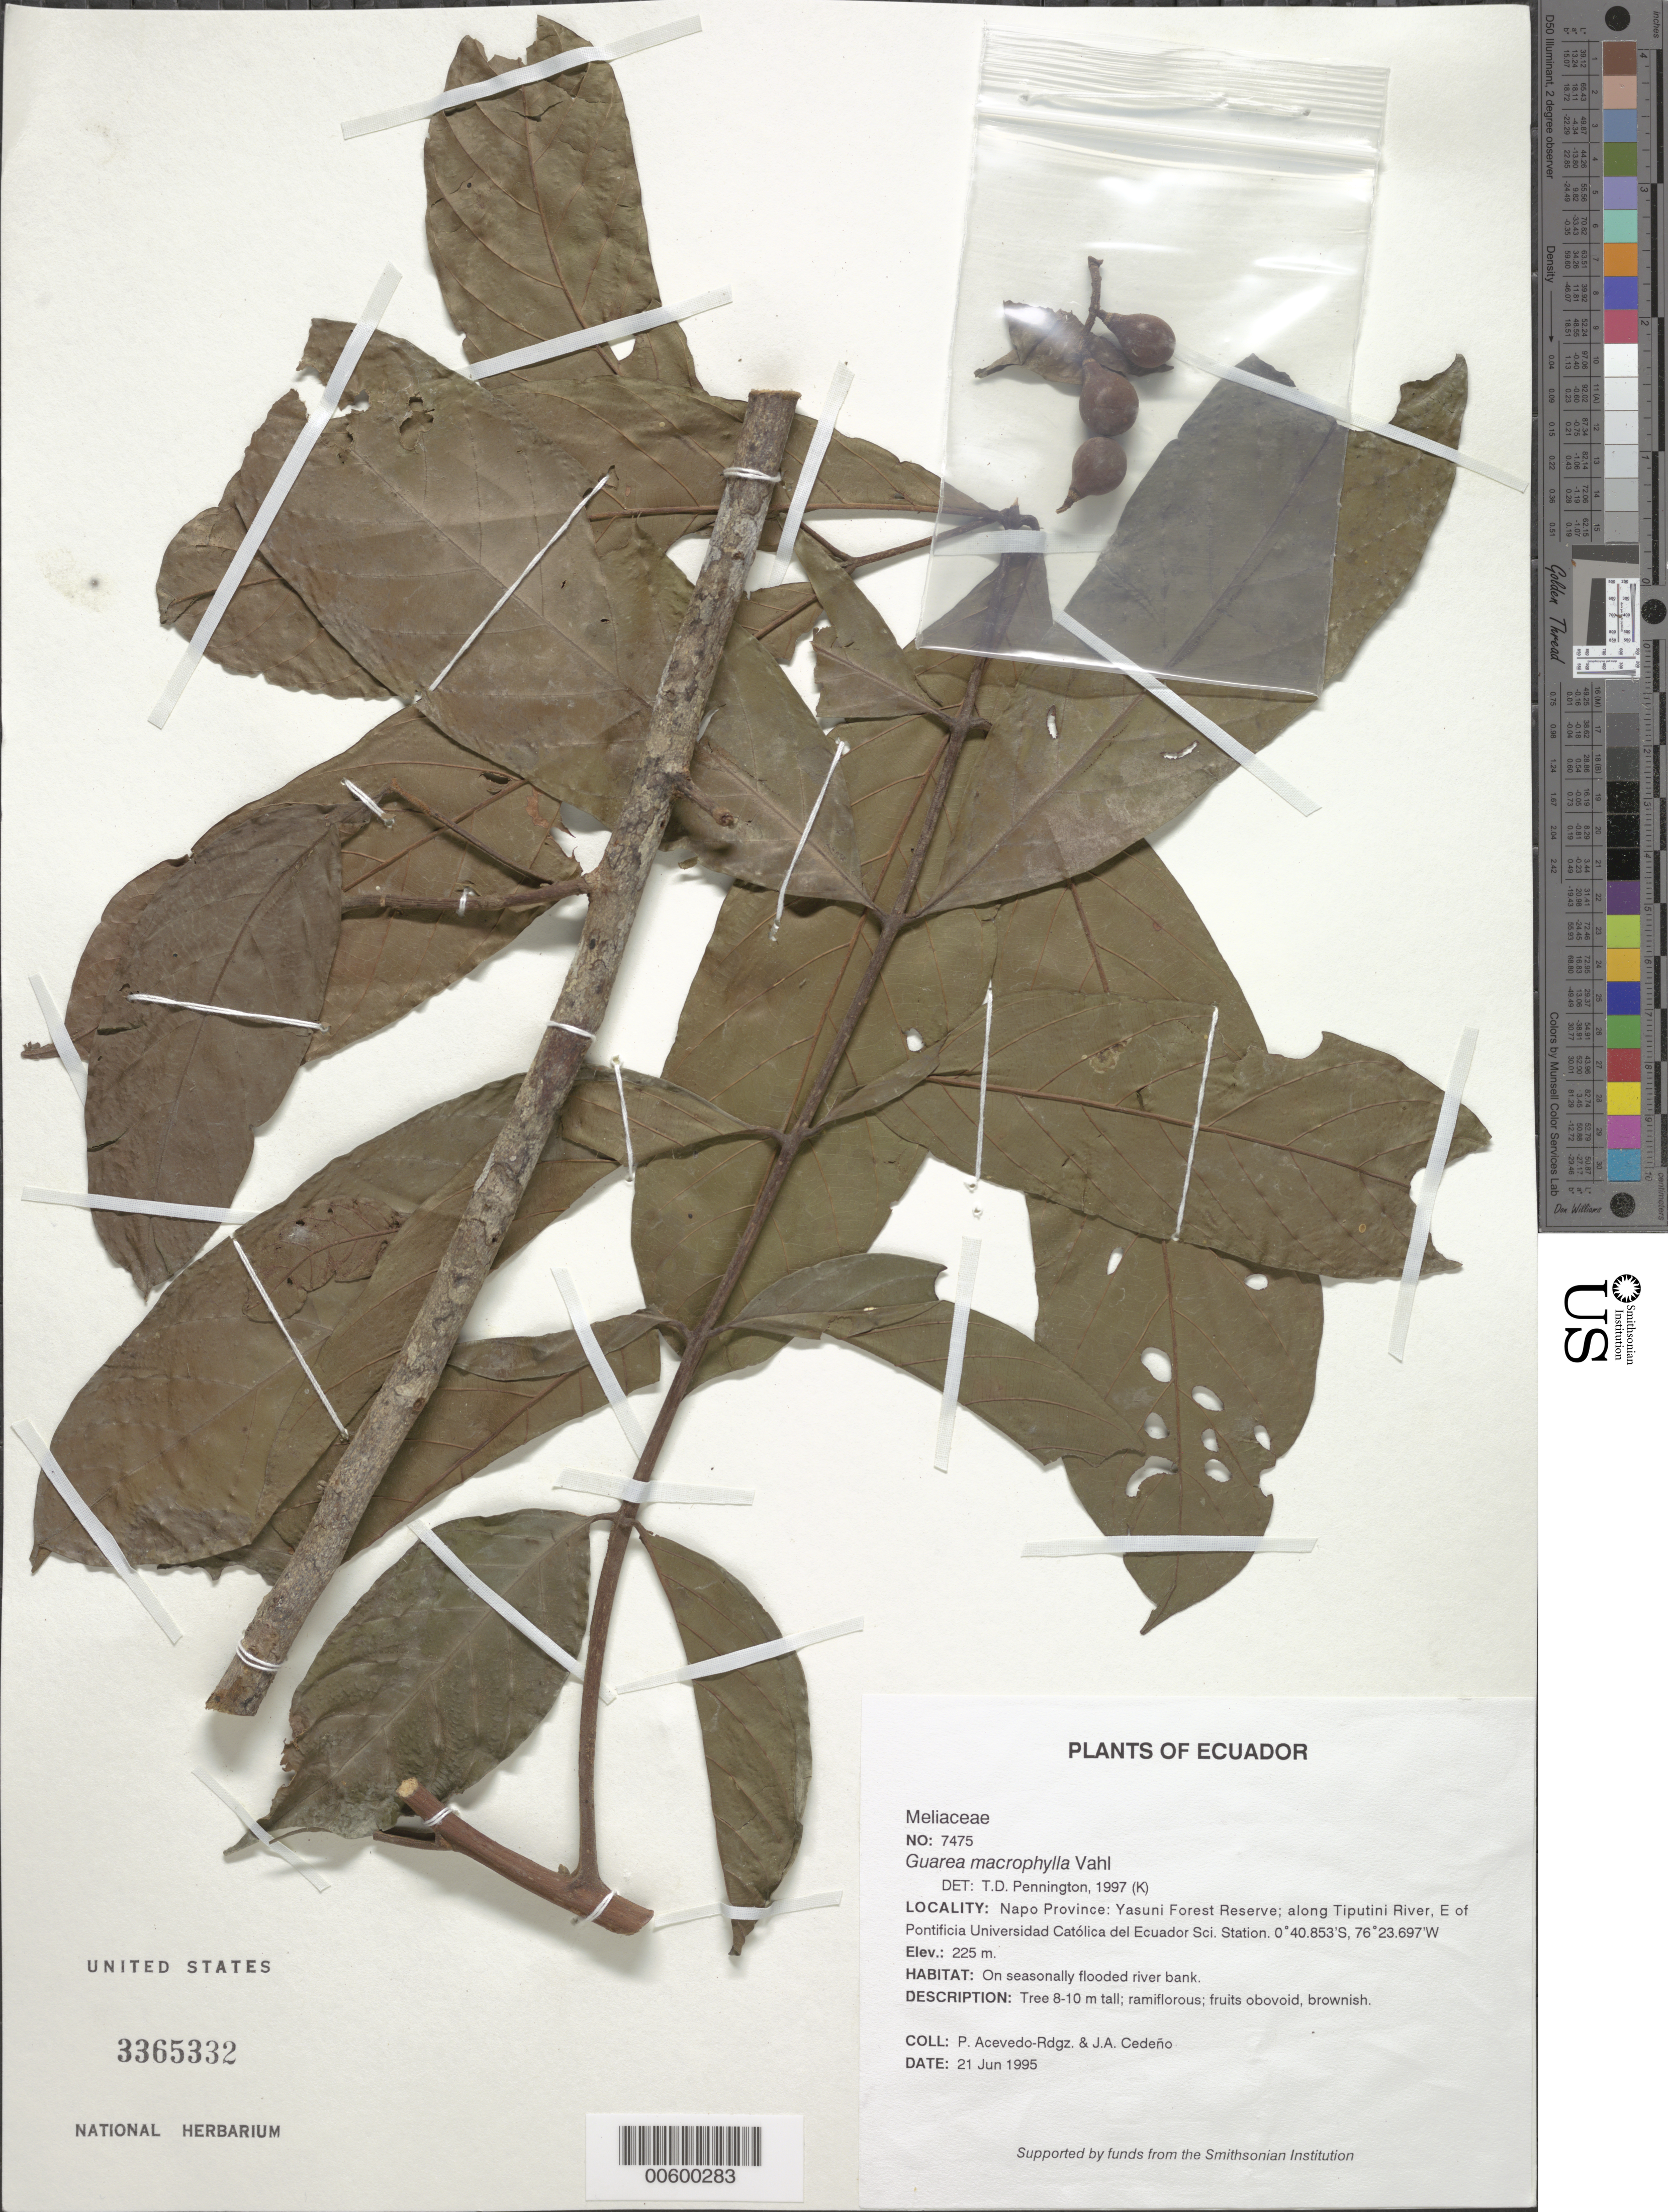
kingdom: Plantae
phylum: Tracheophyta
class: Magnoliopsida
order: Sapindales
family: Meliaceae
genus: Guarea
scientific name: Guarea macrophylla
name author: Vahl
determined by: Pennington, T. D., (K)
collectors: P. Acevedo-Rodr. & J. A. Cedeño M.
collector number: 7475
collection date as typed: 21 Jun 1995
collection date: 1995-06-21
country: Ecuador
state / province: Napo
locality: Napo Province: Yasuni Forest Reserve; along Tiputini River, E of Pontificia Universidad Católica del Ecuador Sci. Station.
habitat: On seasonally flooded river bank.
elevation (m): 225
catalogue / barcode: US 3365332